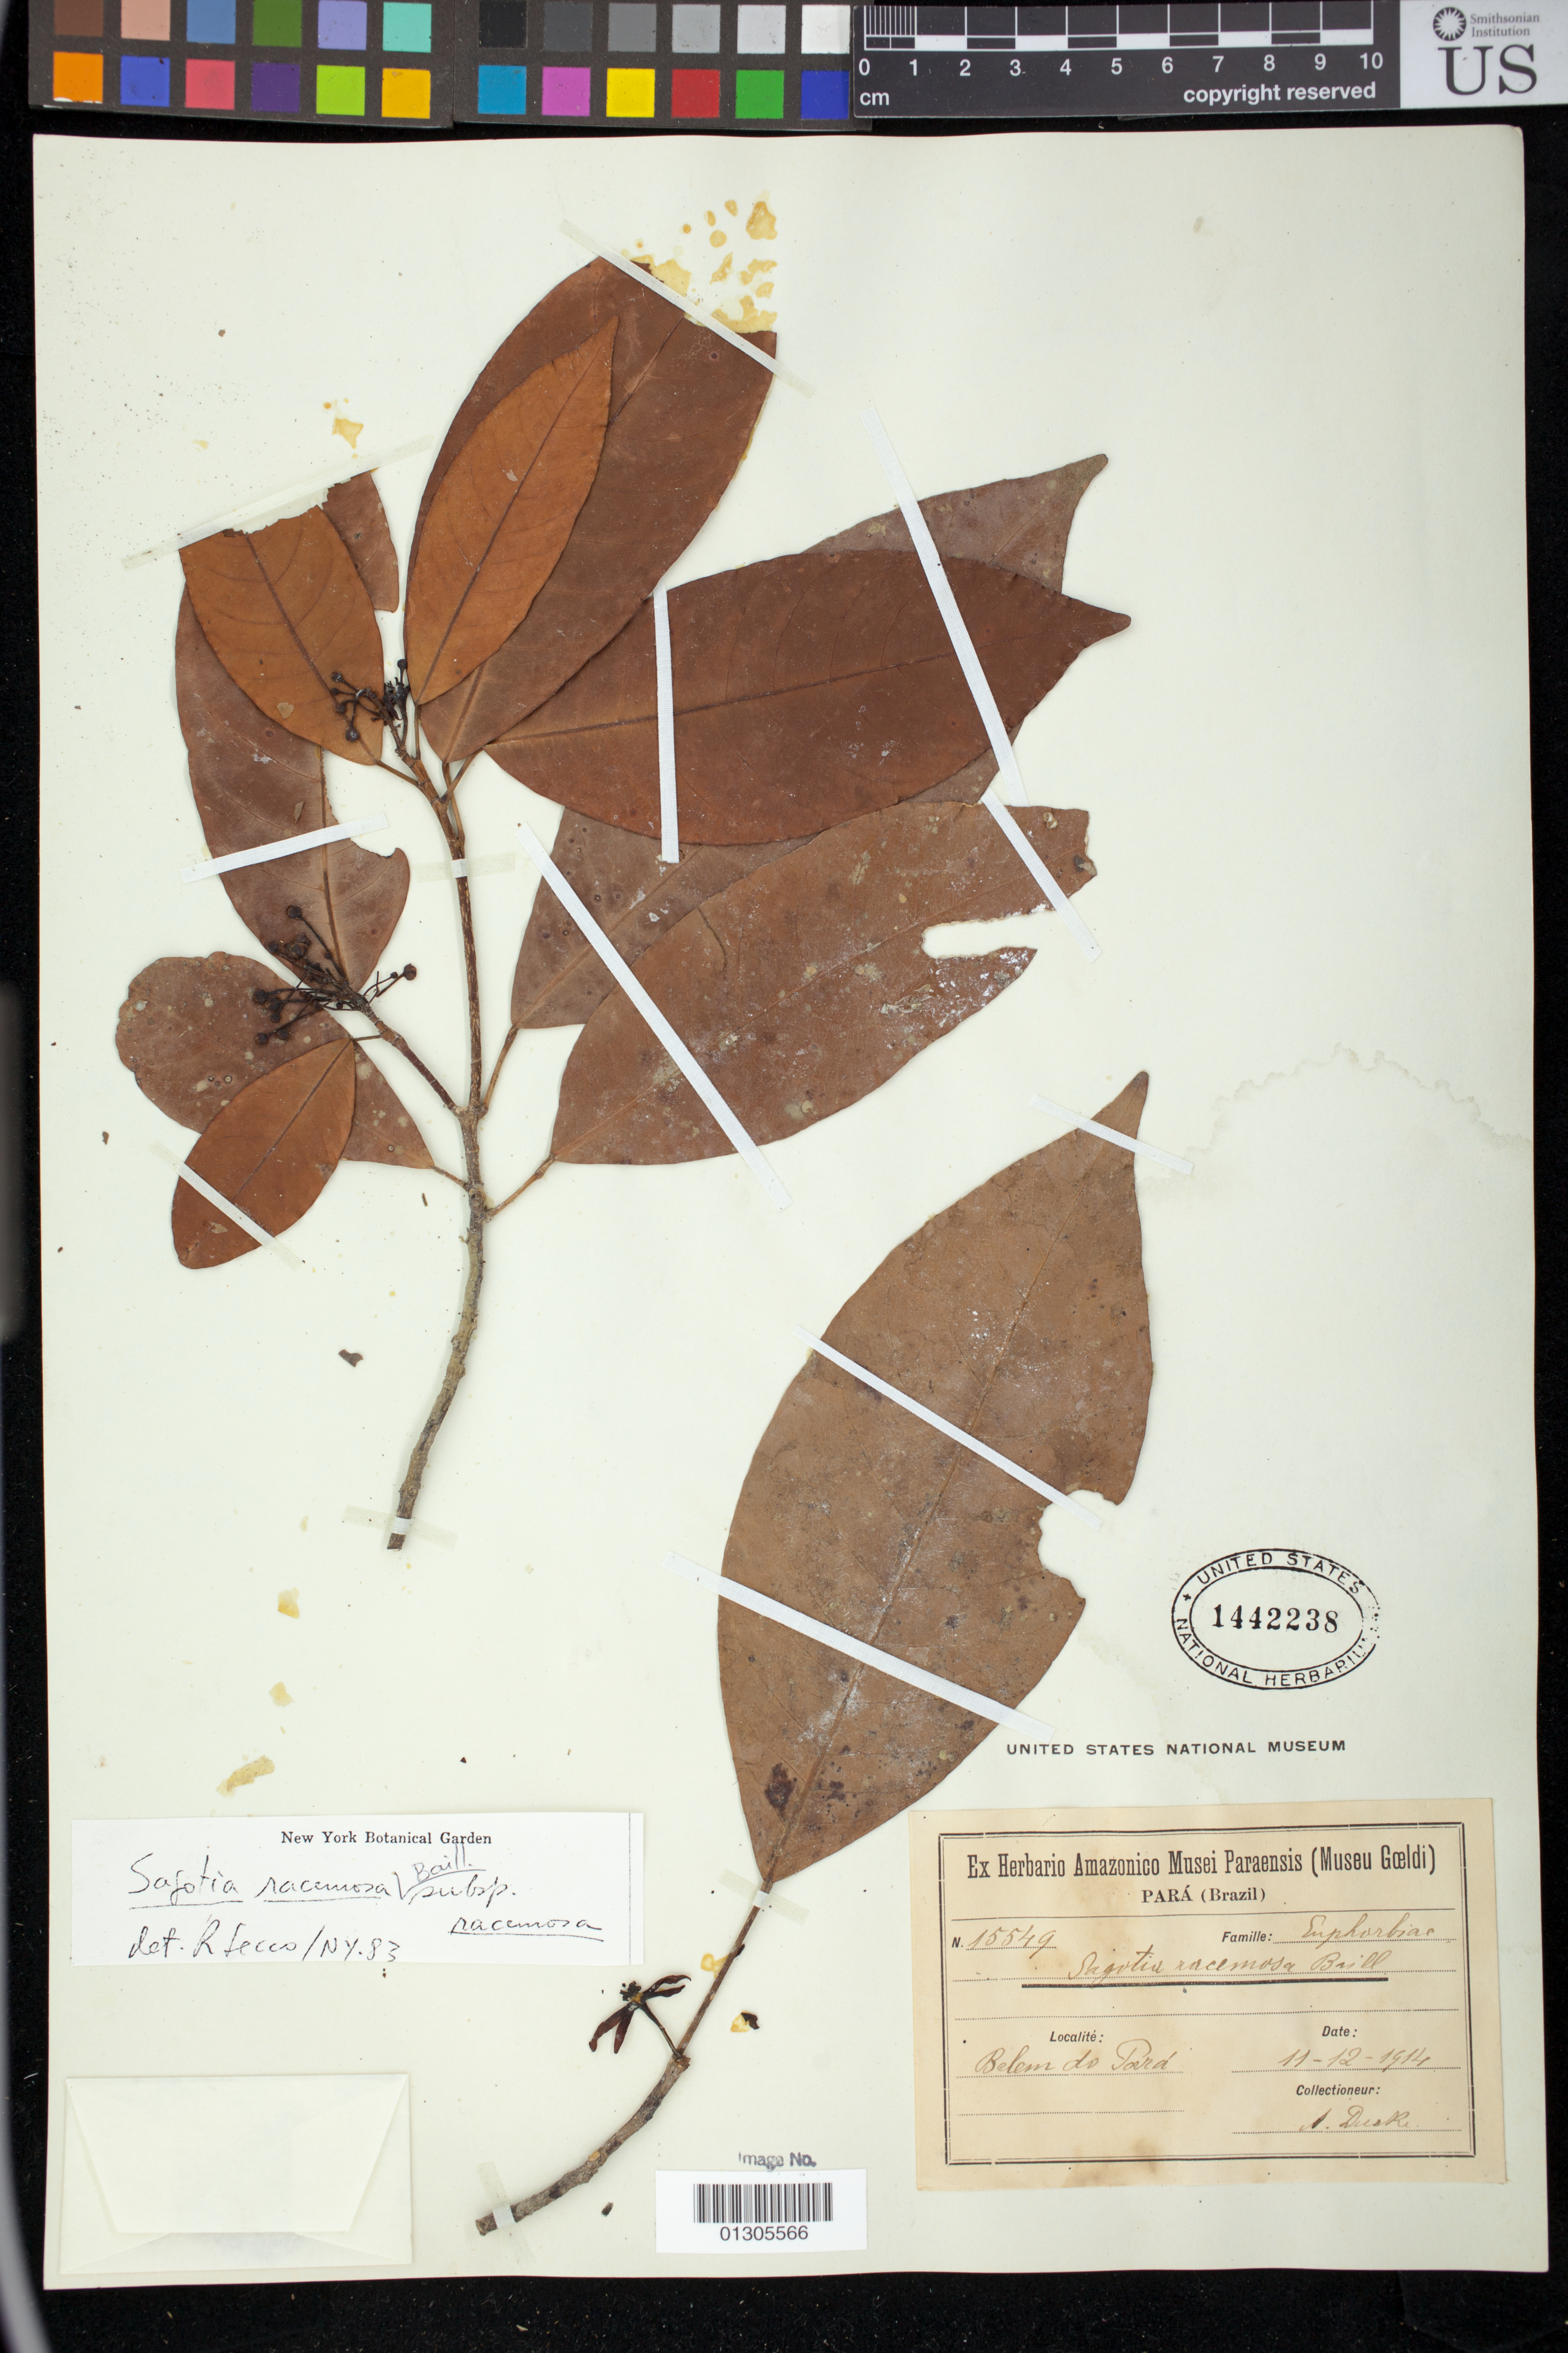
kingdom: Plantae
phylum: Tracheophyta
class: Magnoliopsida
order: Malpighiales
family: Euphorbiaceae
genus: Sagotia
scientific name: Sagotia racemosa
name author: Baill.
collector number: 15549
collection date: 1914-12-11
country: Brazil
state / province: Pará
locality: Belem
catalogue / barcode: US 1442238